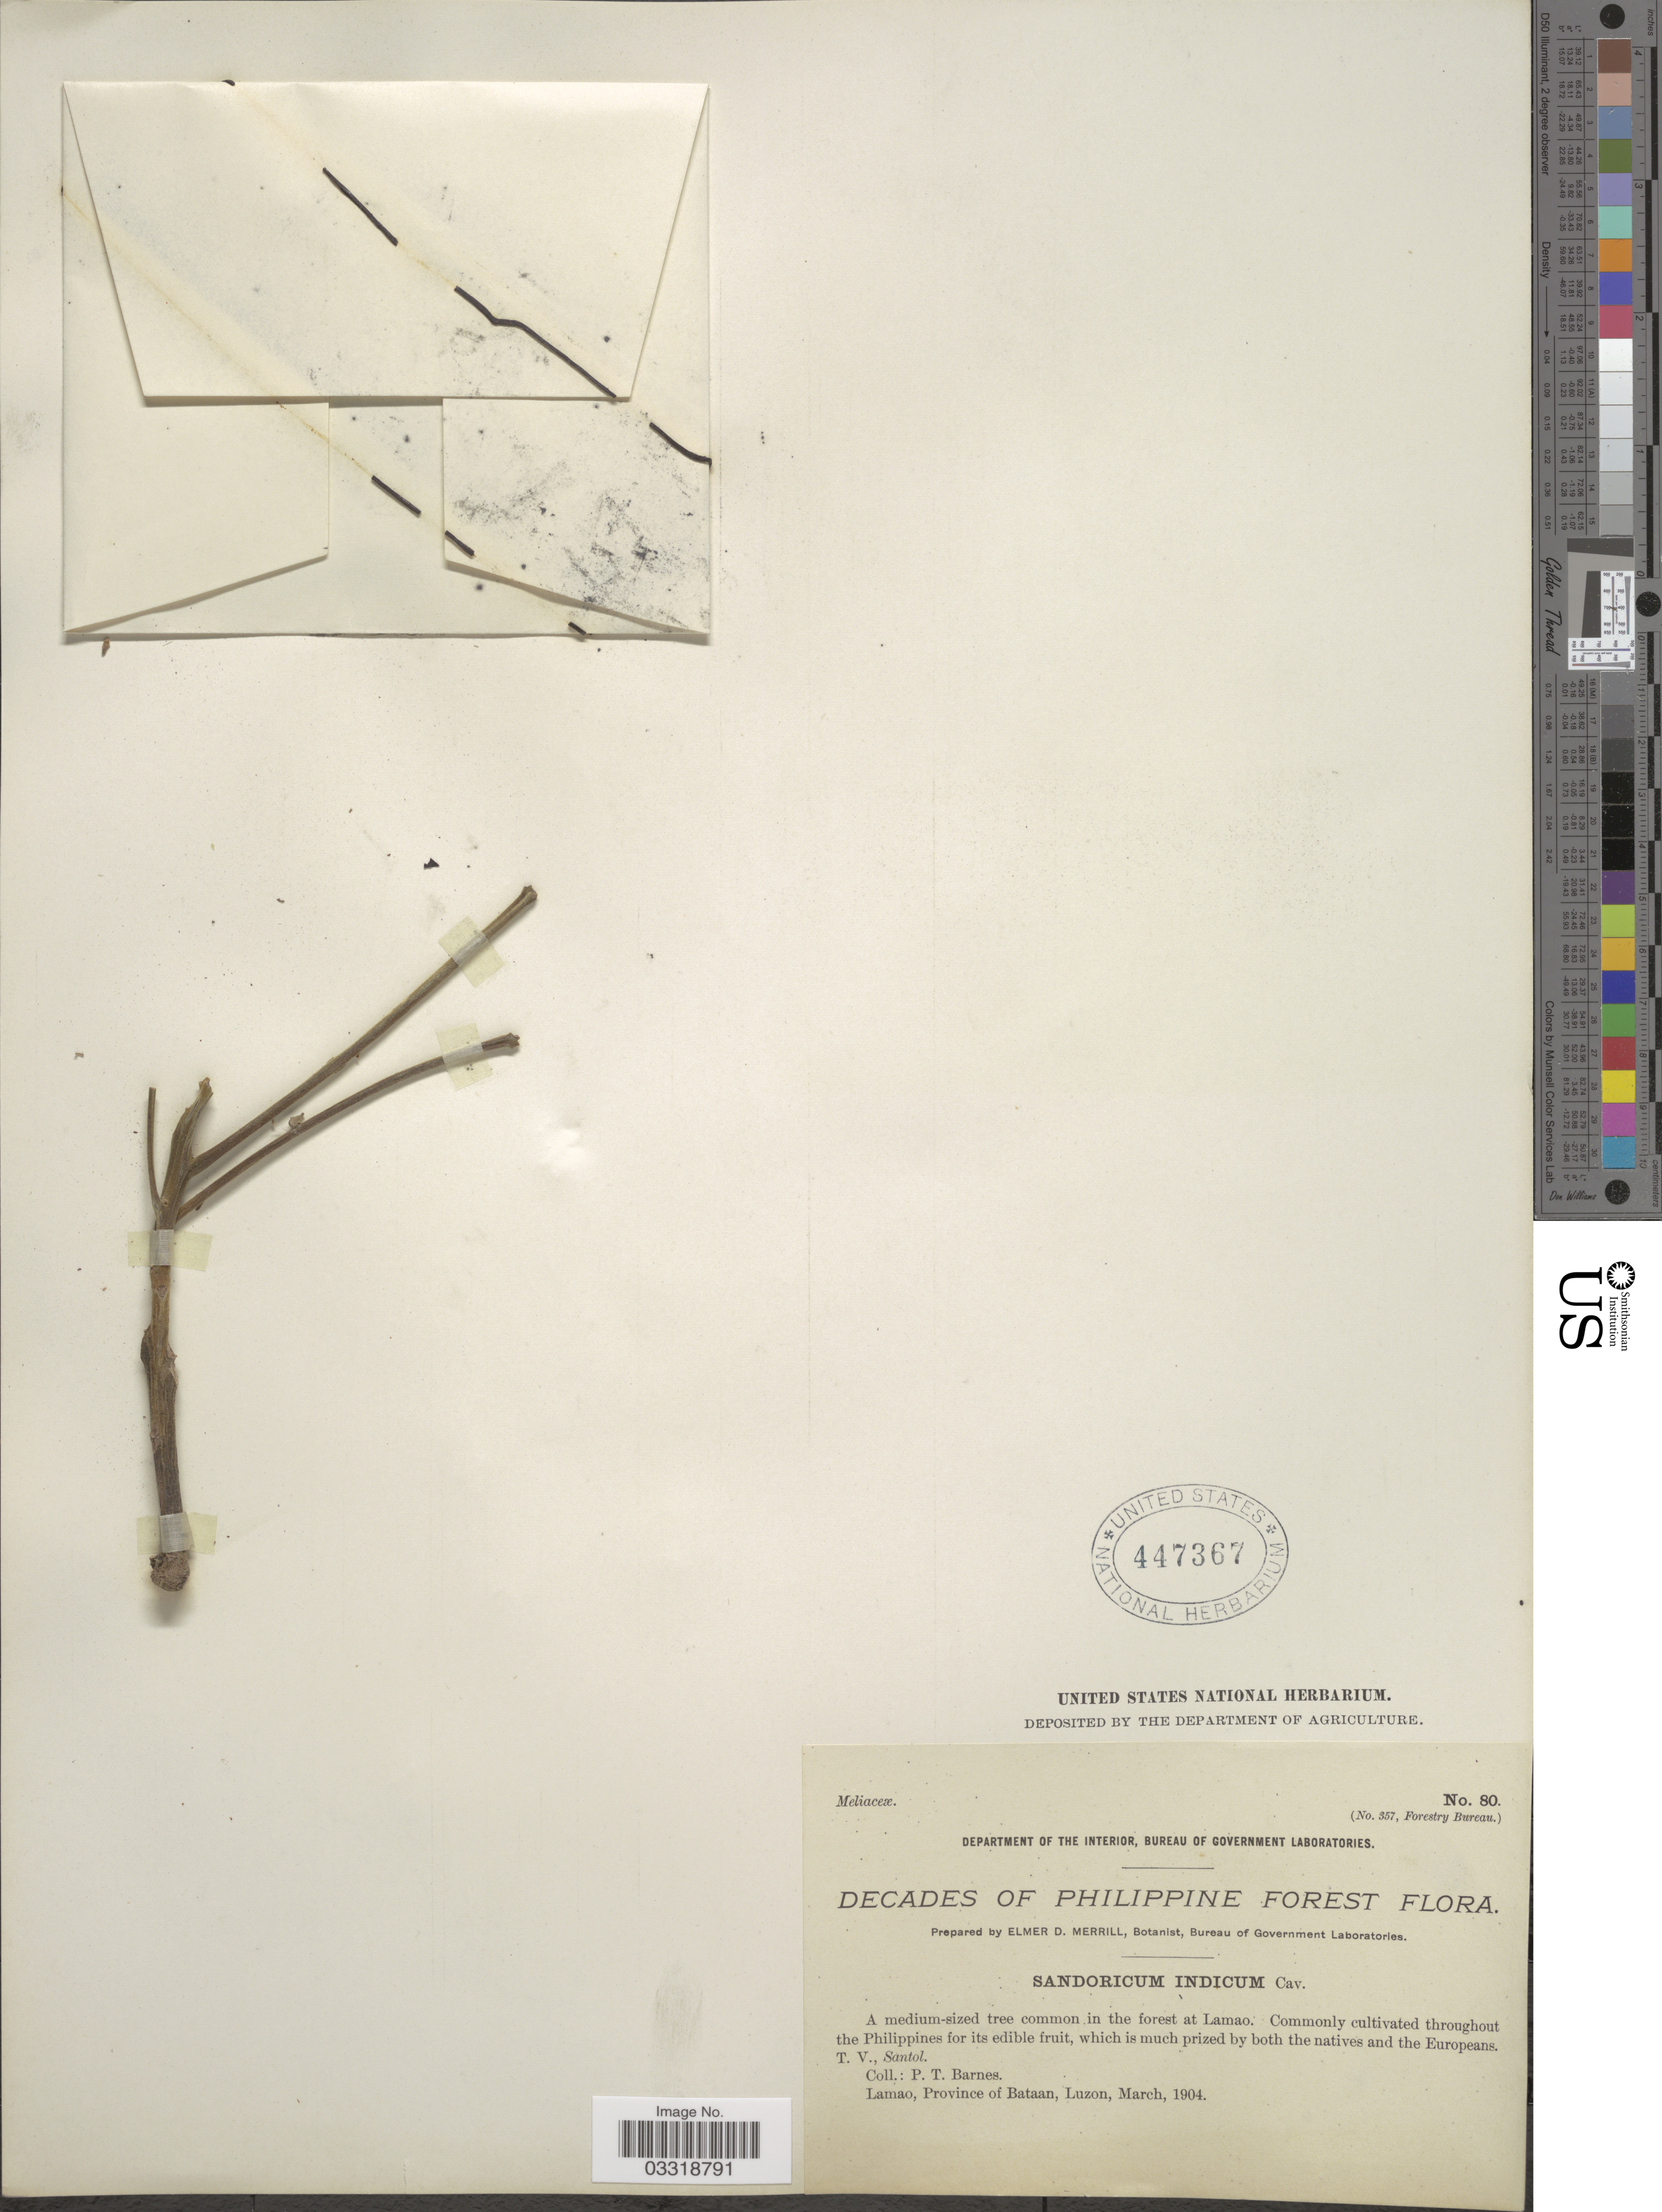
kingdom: Plantae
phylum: Tracheophyta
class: Magnoliopsida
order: Sapindales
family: Meliaceae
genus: Sandoricum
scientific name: Sandoricum koetjape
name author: (Burm. f.) Merr.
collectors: P. Barnes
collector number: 80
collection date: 1904-03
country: Philippines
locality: Lamao, Province of Bataan, Luzon.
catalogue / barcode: US 447367